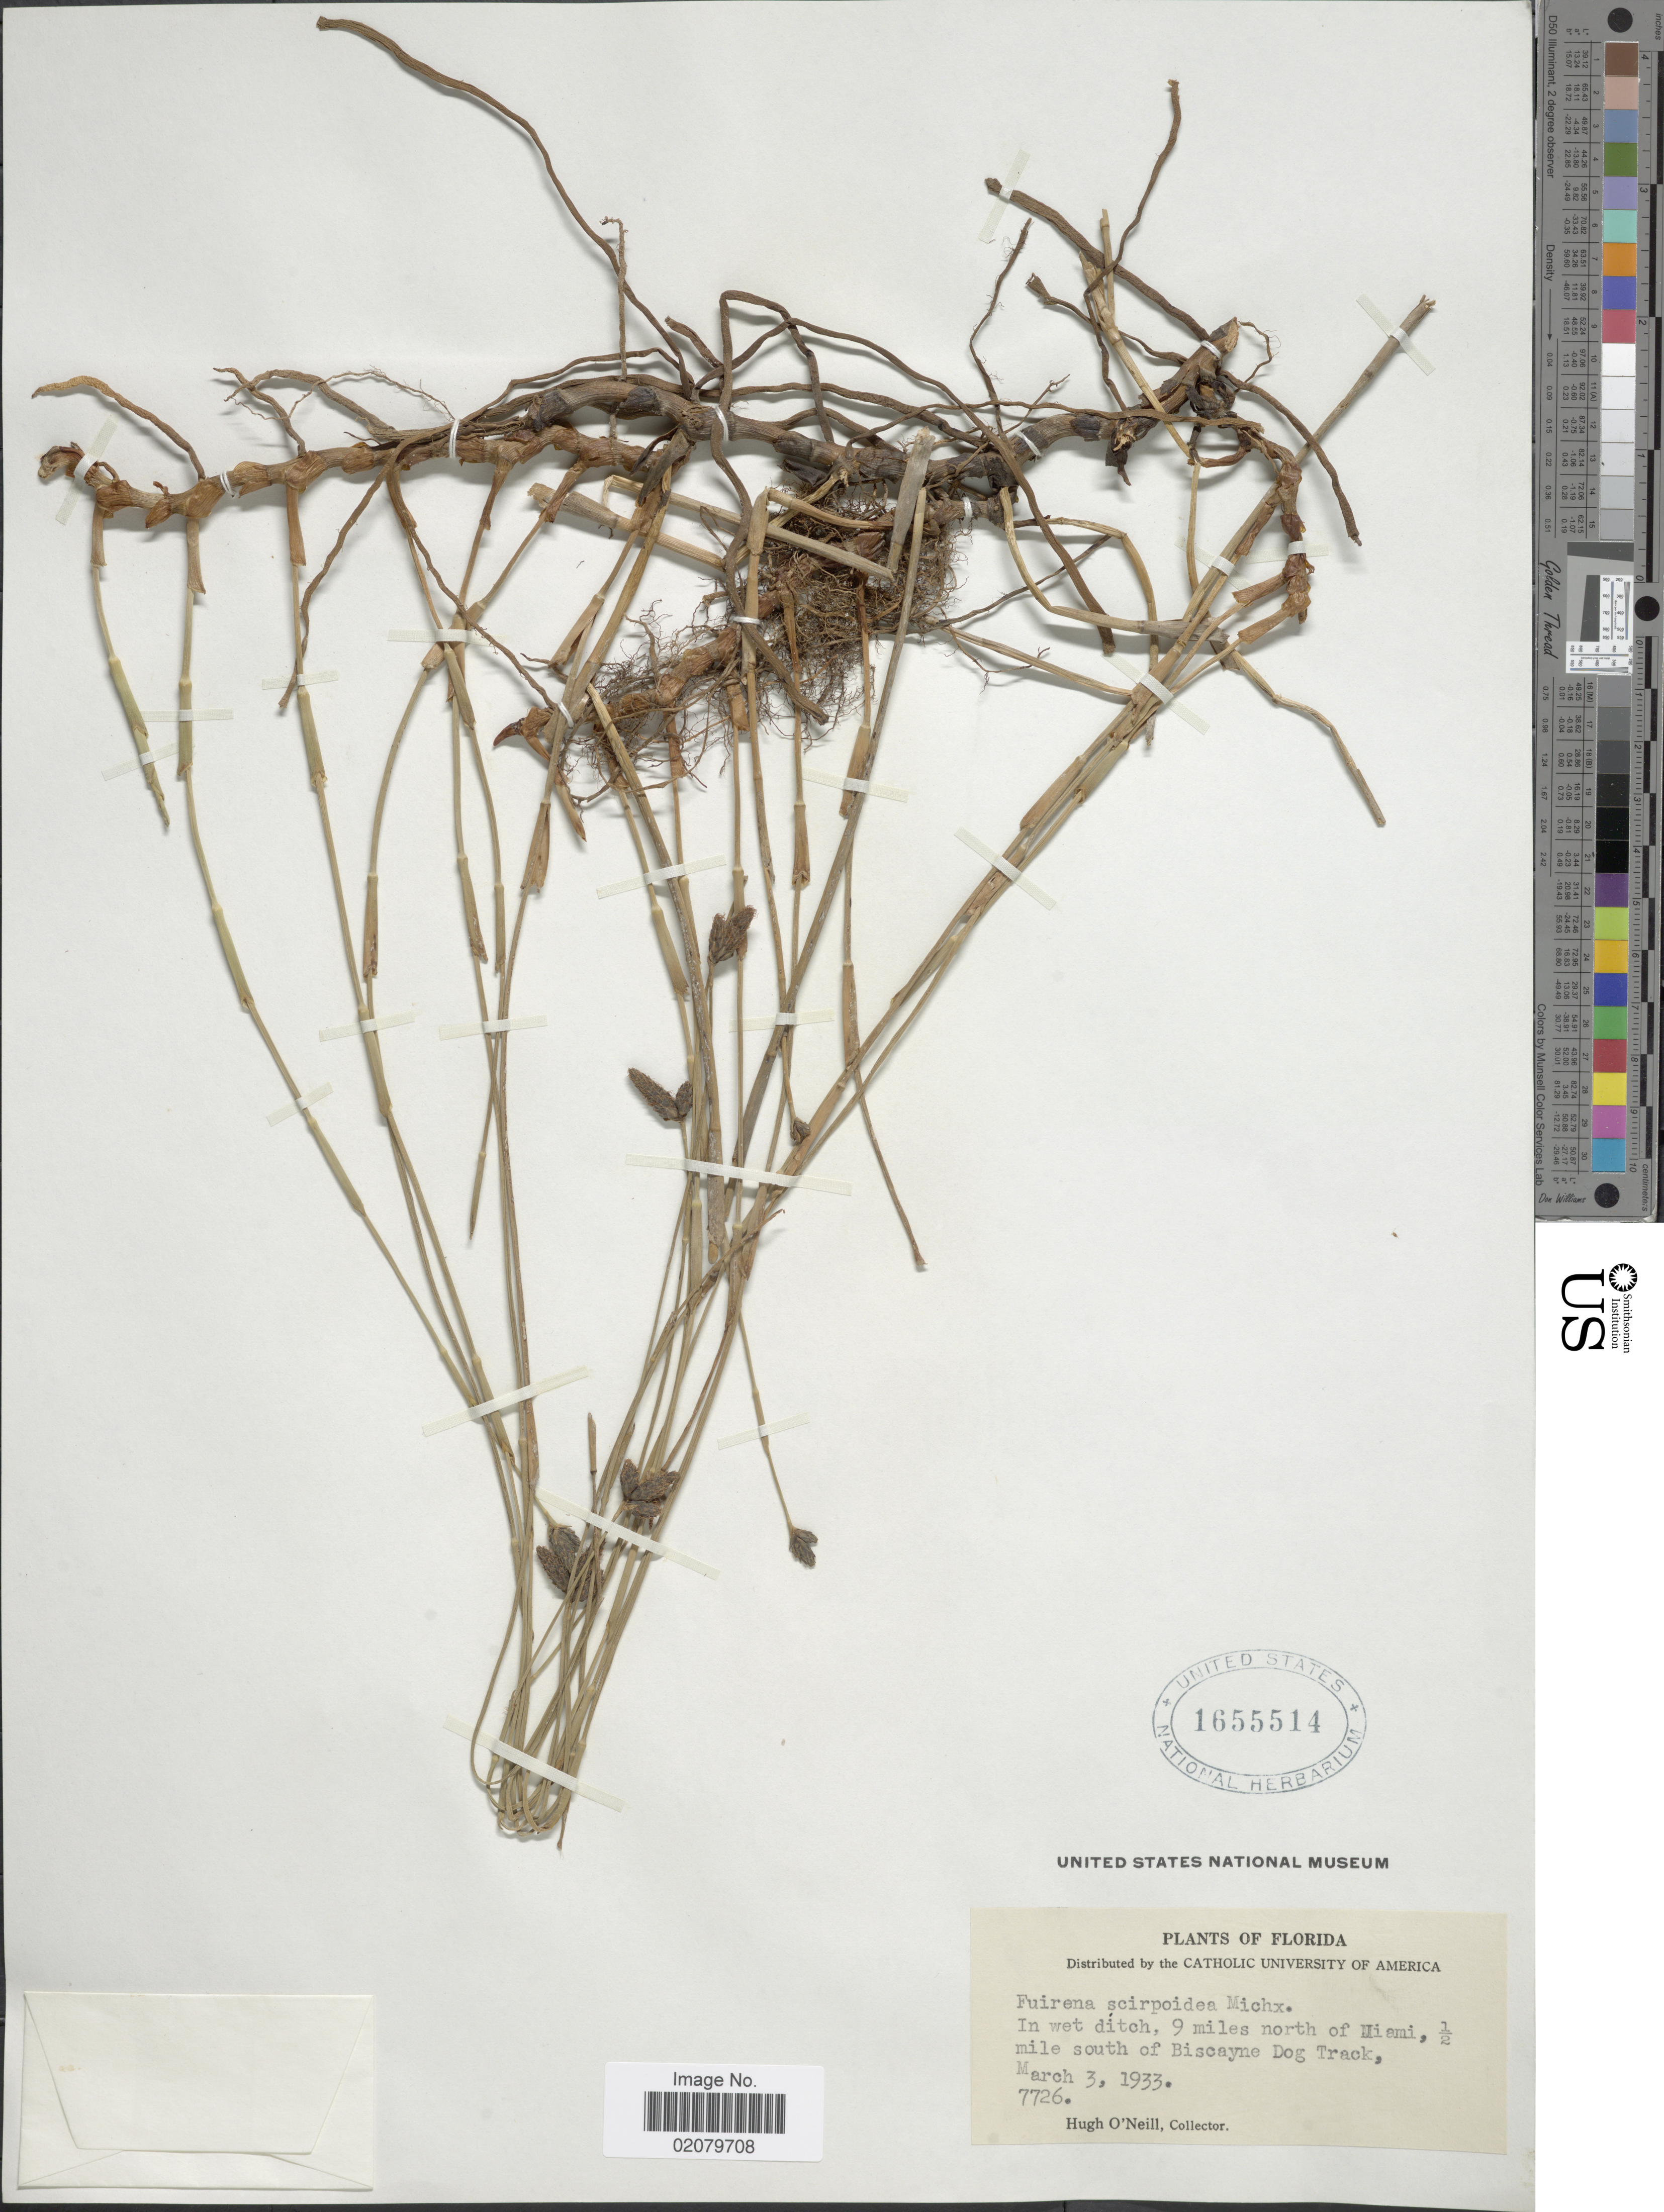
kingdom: Plantae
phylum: Tracheophyta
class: Liliopsida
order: Poales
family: Cyperaceae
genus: Fuirena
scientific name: Fuirena scirpoidea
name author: Michx.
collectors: H. O'Neill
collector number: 7726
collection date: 1933-03-03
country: United States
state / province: Florida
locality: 9 miles north of Miami, ½ mile south of Biscayne Dog Track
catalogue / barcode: US 1655514